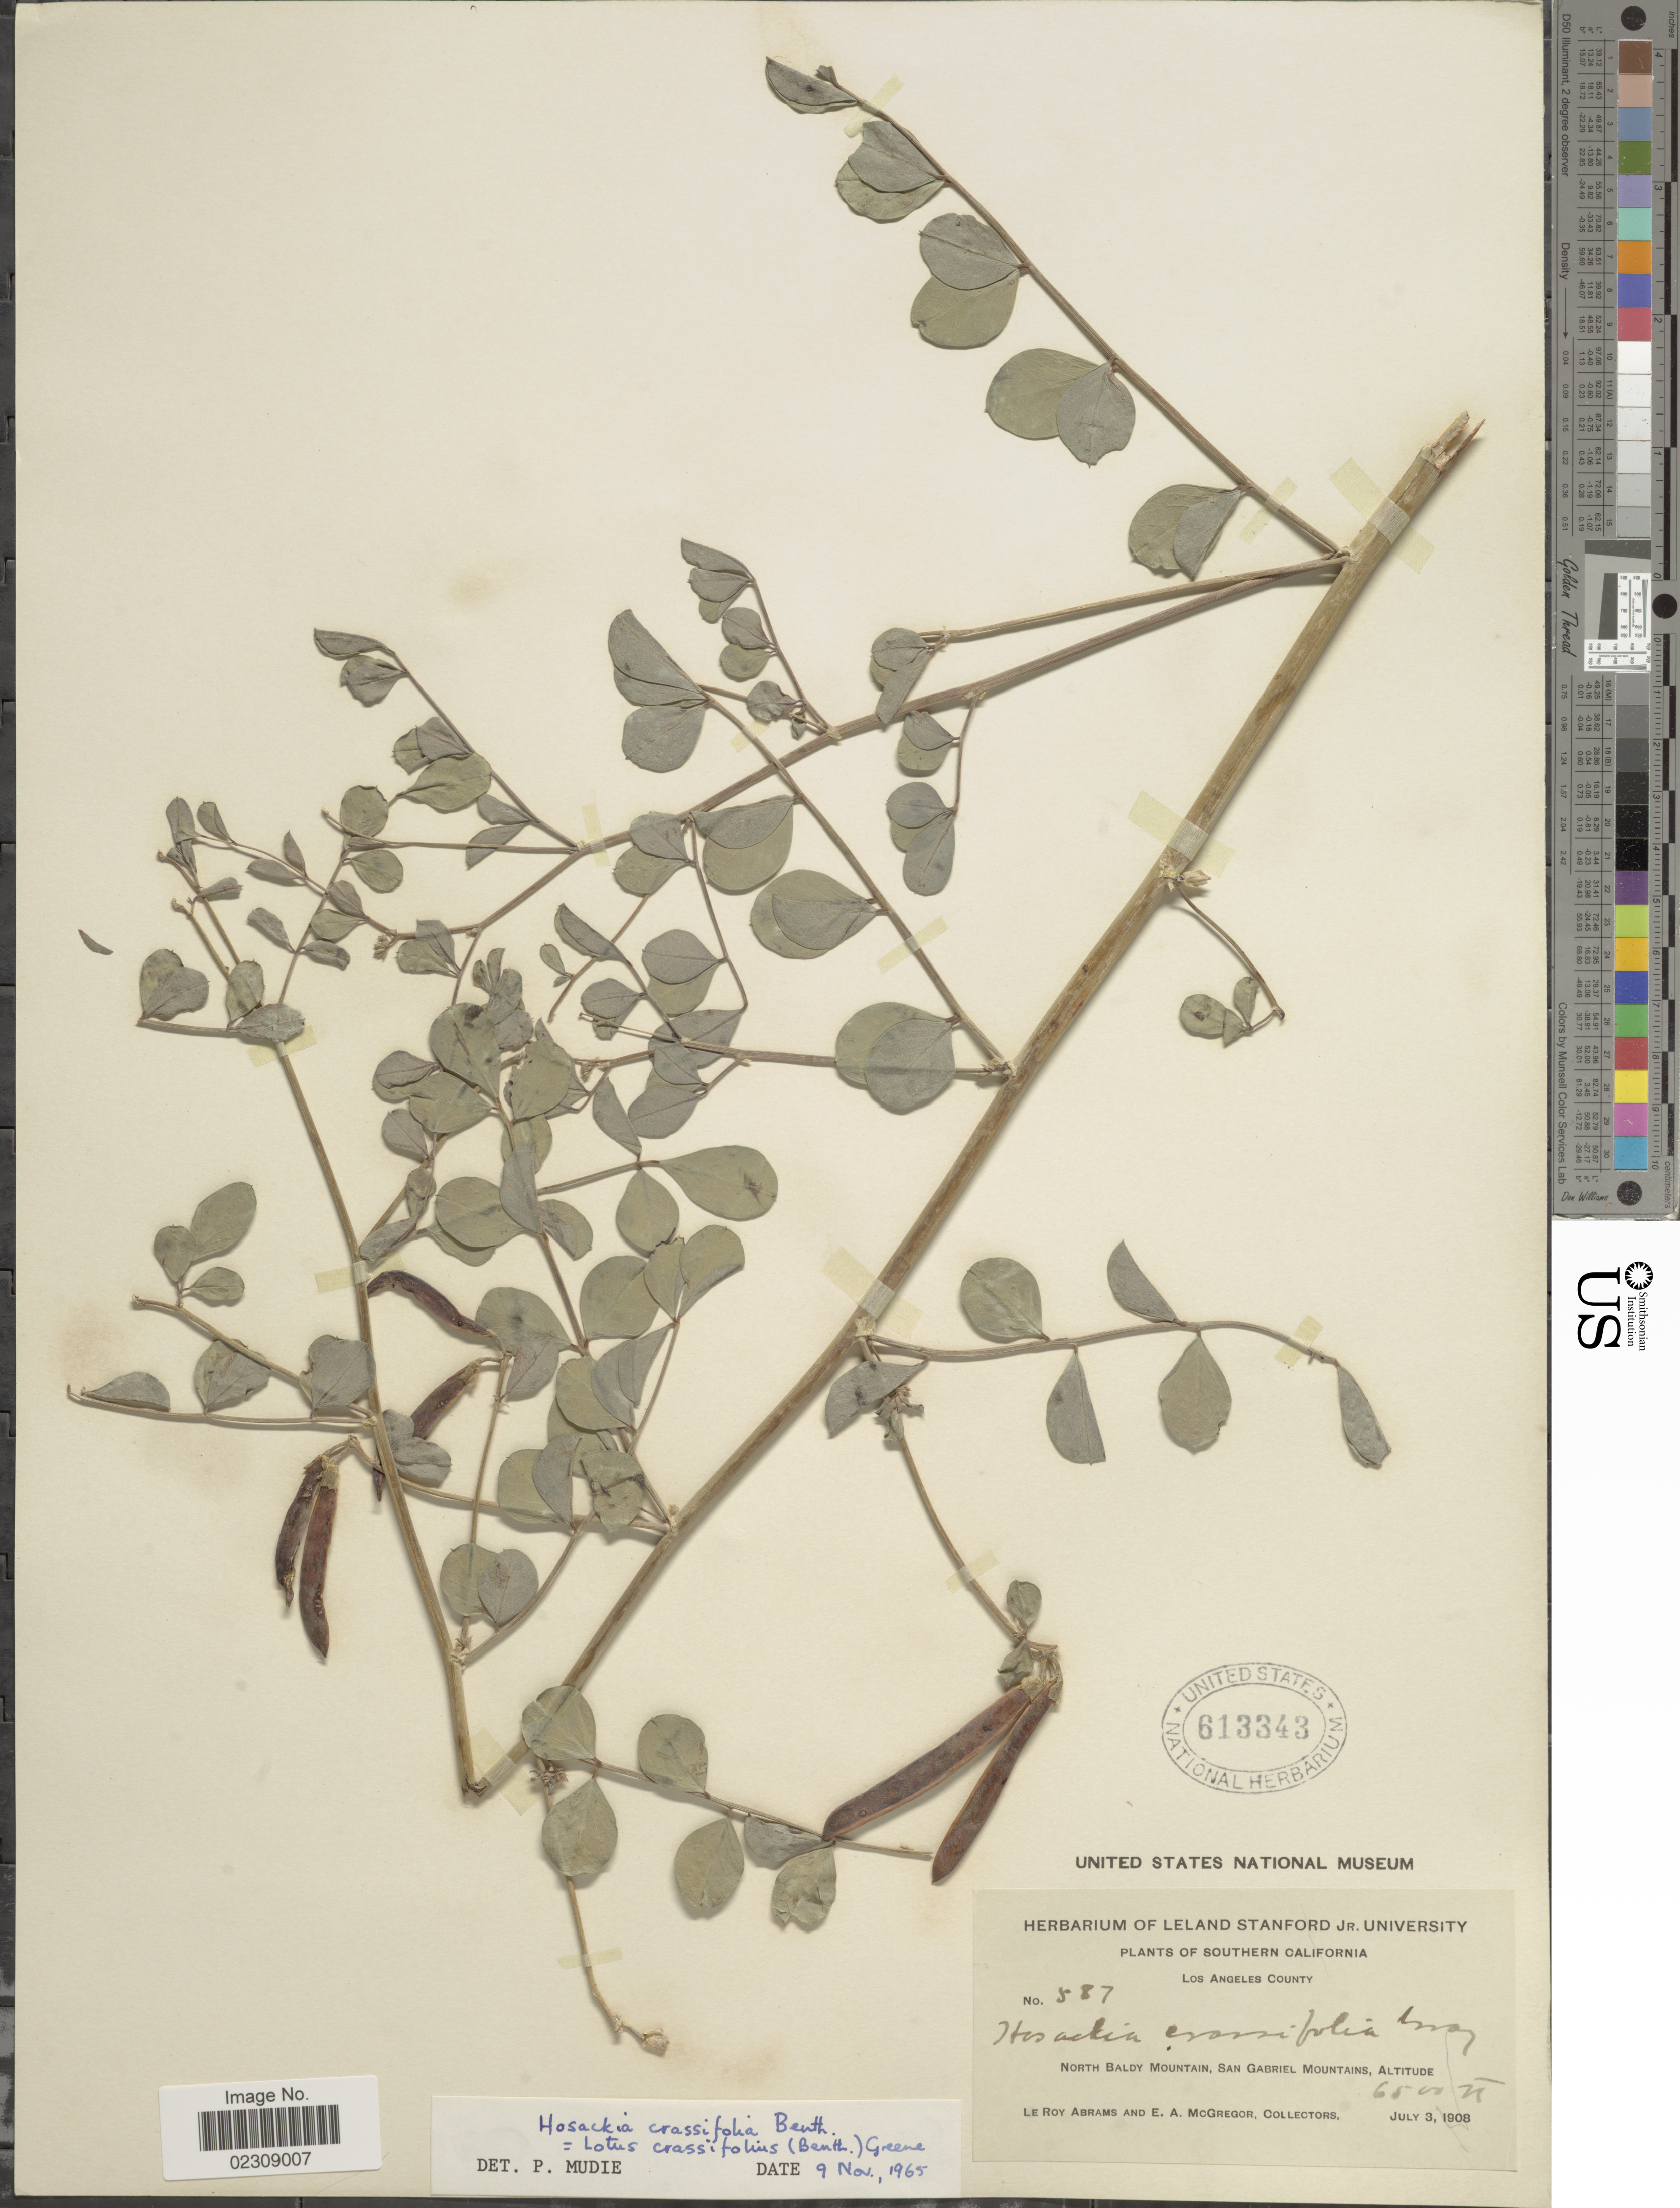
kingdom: Plantae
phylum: Tracheophyta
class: Magnoliopsida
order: Fabales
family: Fabaceae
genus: Hosackia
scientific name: Hosackia crassifolia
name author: Benth.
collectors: L. Abrams & E. A. McGregor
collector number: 587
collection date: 1908-07-03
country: United States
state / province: California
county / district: Los Angeles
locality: Southern California. Los Angeles County. North Baldy Mountain, San Gabriel Mountains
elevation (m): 1981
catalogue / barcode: US 613343